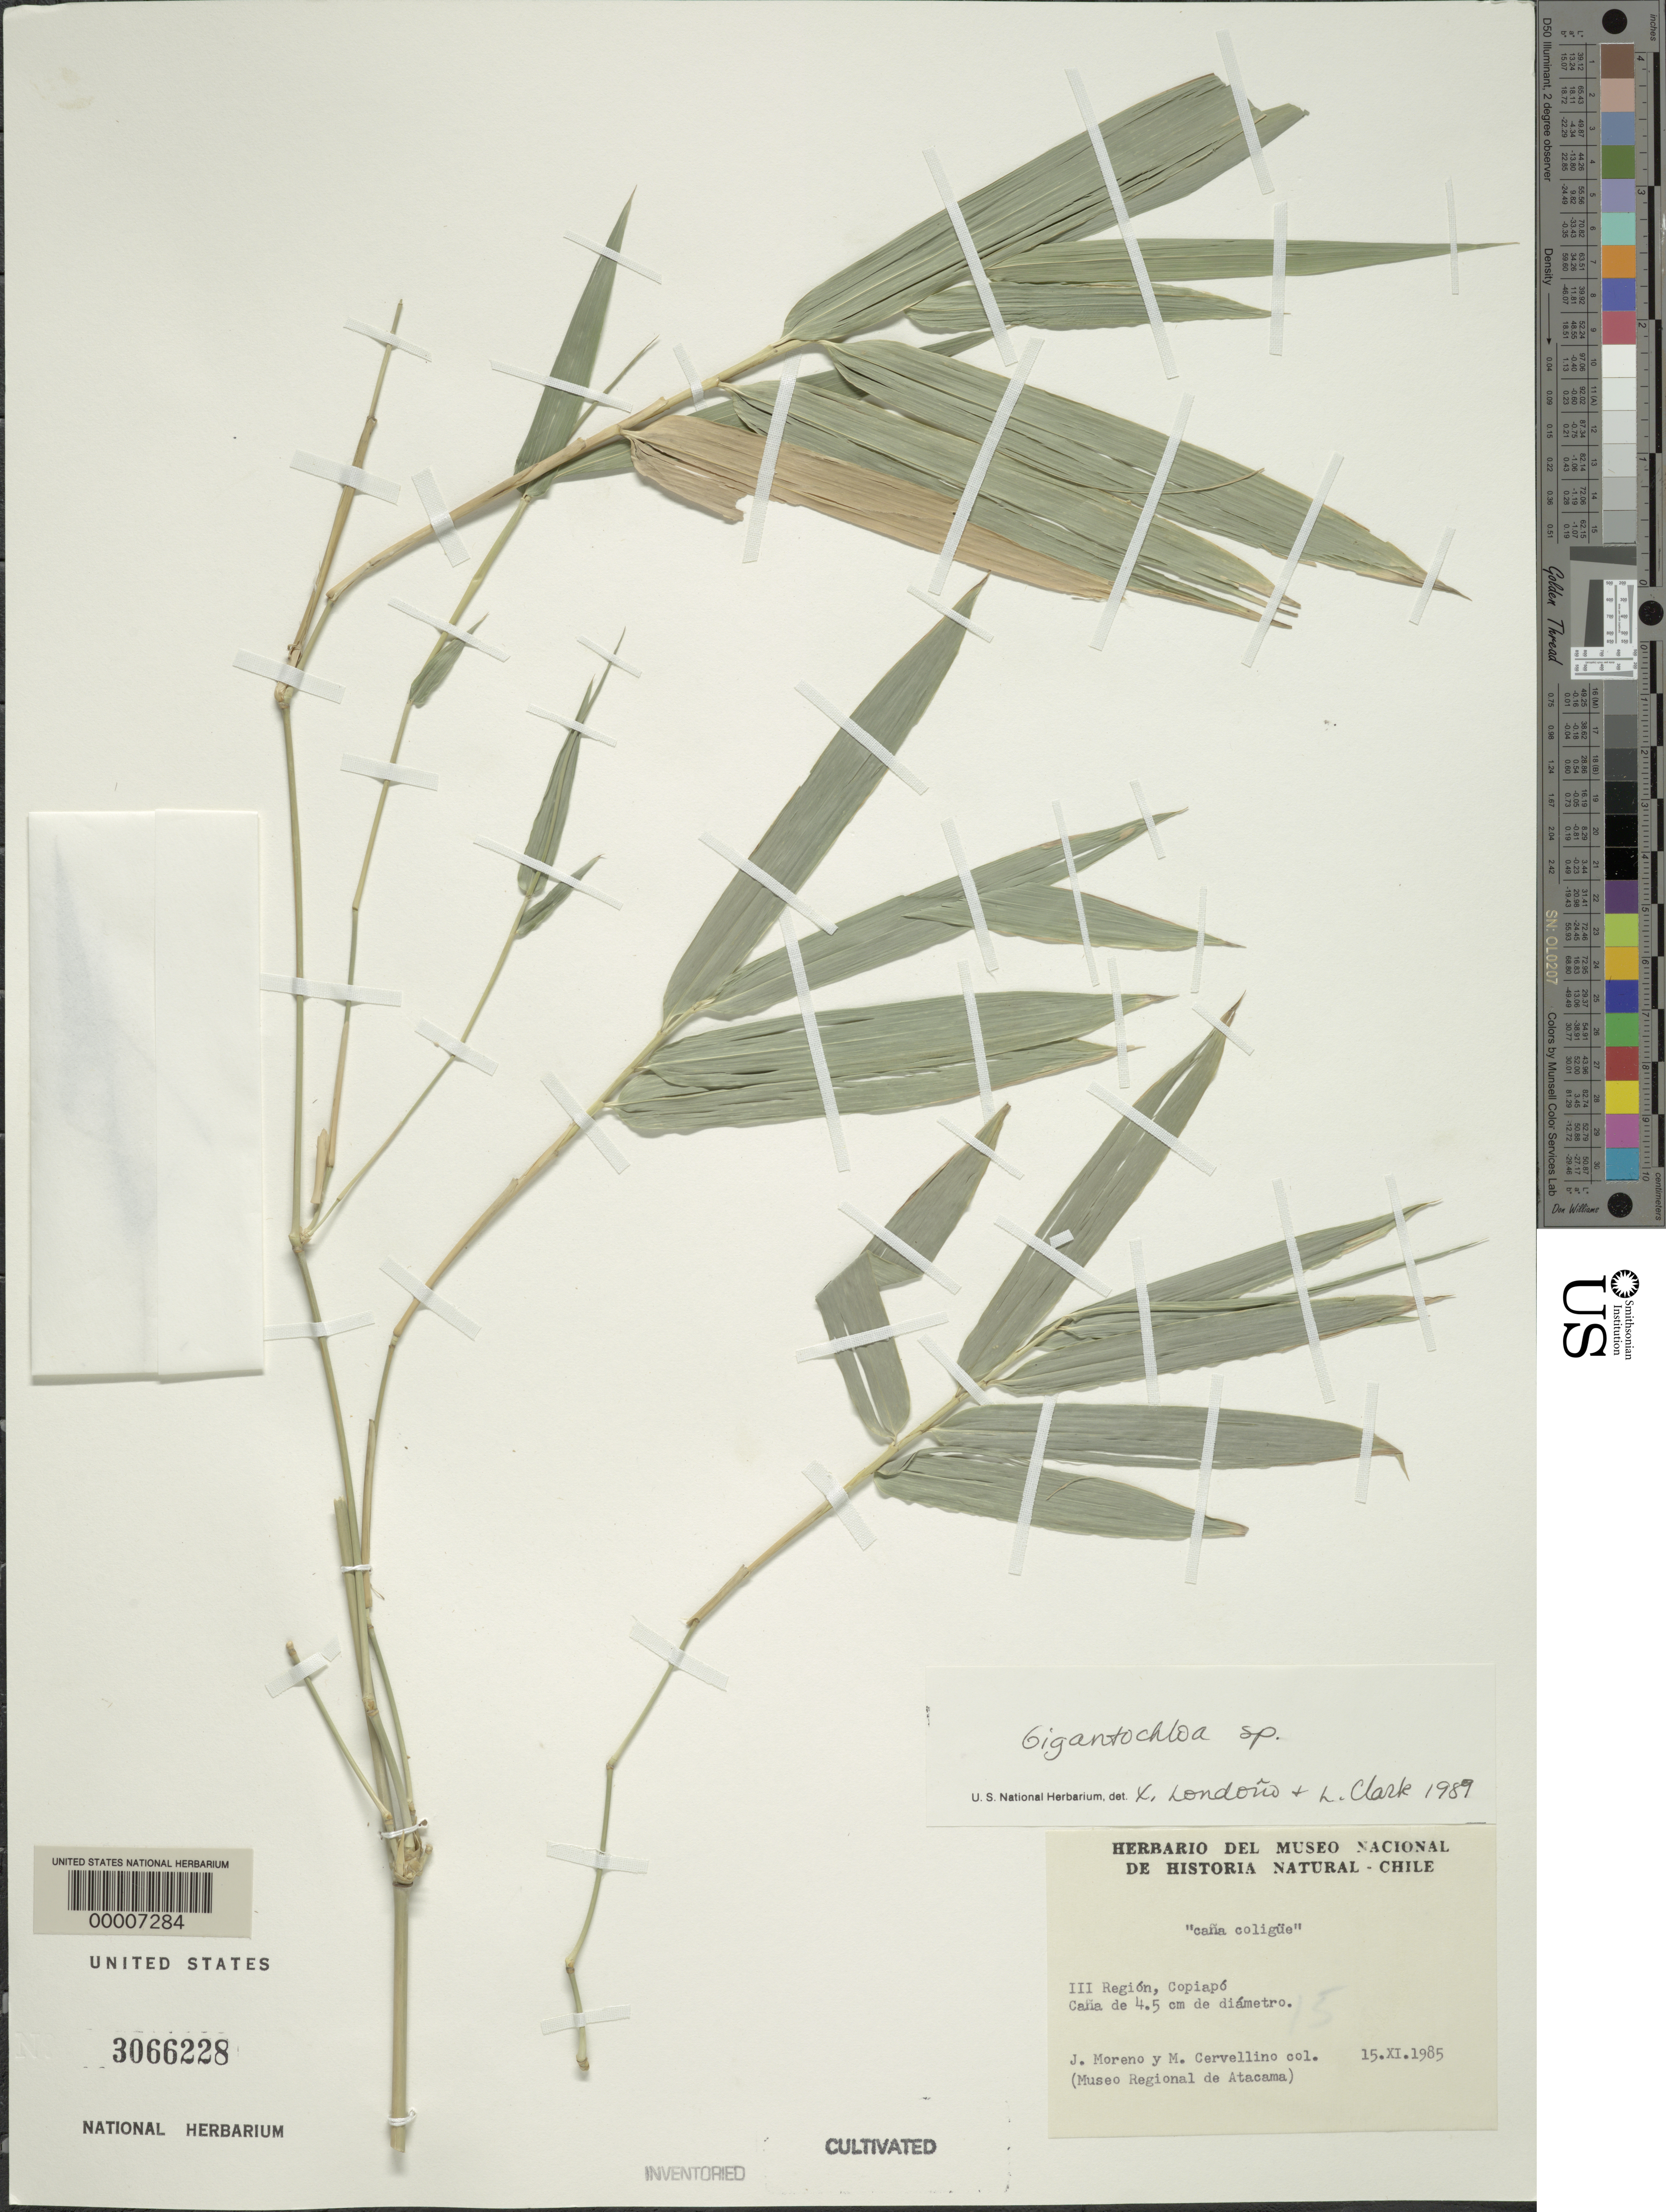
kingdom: Plantae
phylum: Tracheophyta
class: Liliopsida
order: Poales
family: Poaceae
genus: Gigantochloa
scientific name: Gigantochloa sp.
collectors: J. Moreno & M. Cervellino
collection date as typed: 15 Nov 1985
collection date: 1985-11-15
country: Chile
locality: Copiapo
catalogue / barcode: US 3066228